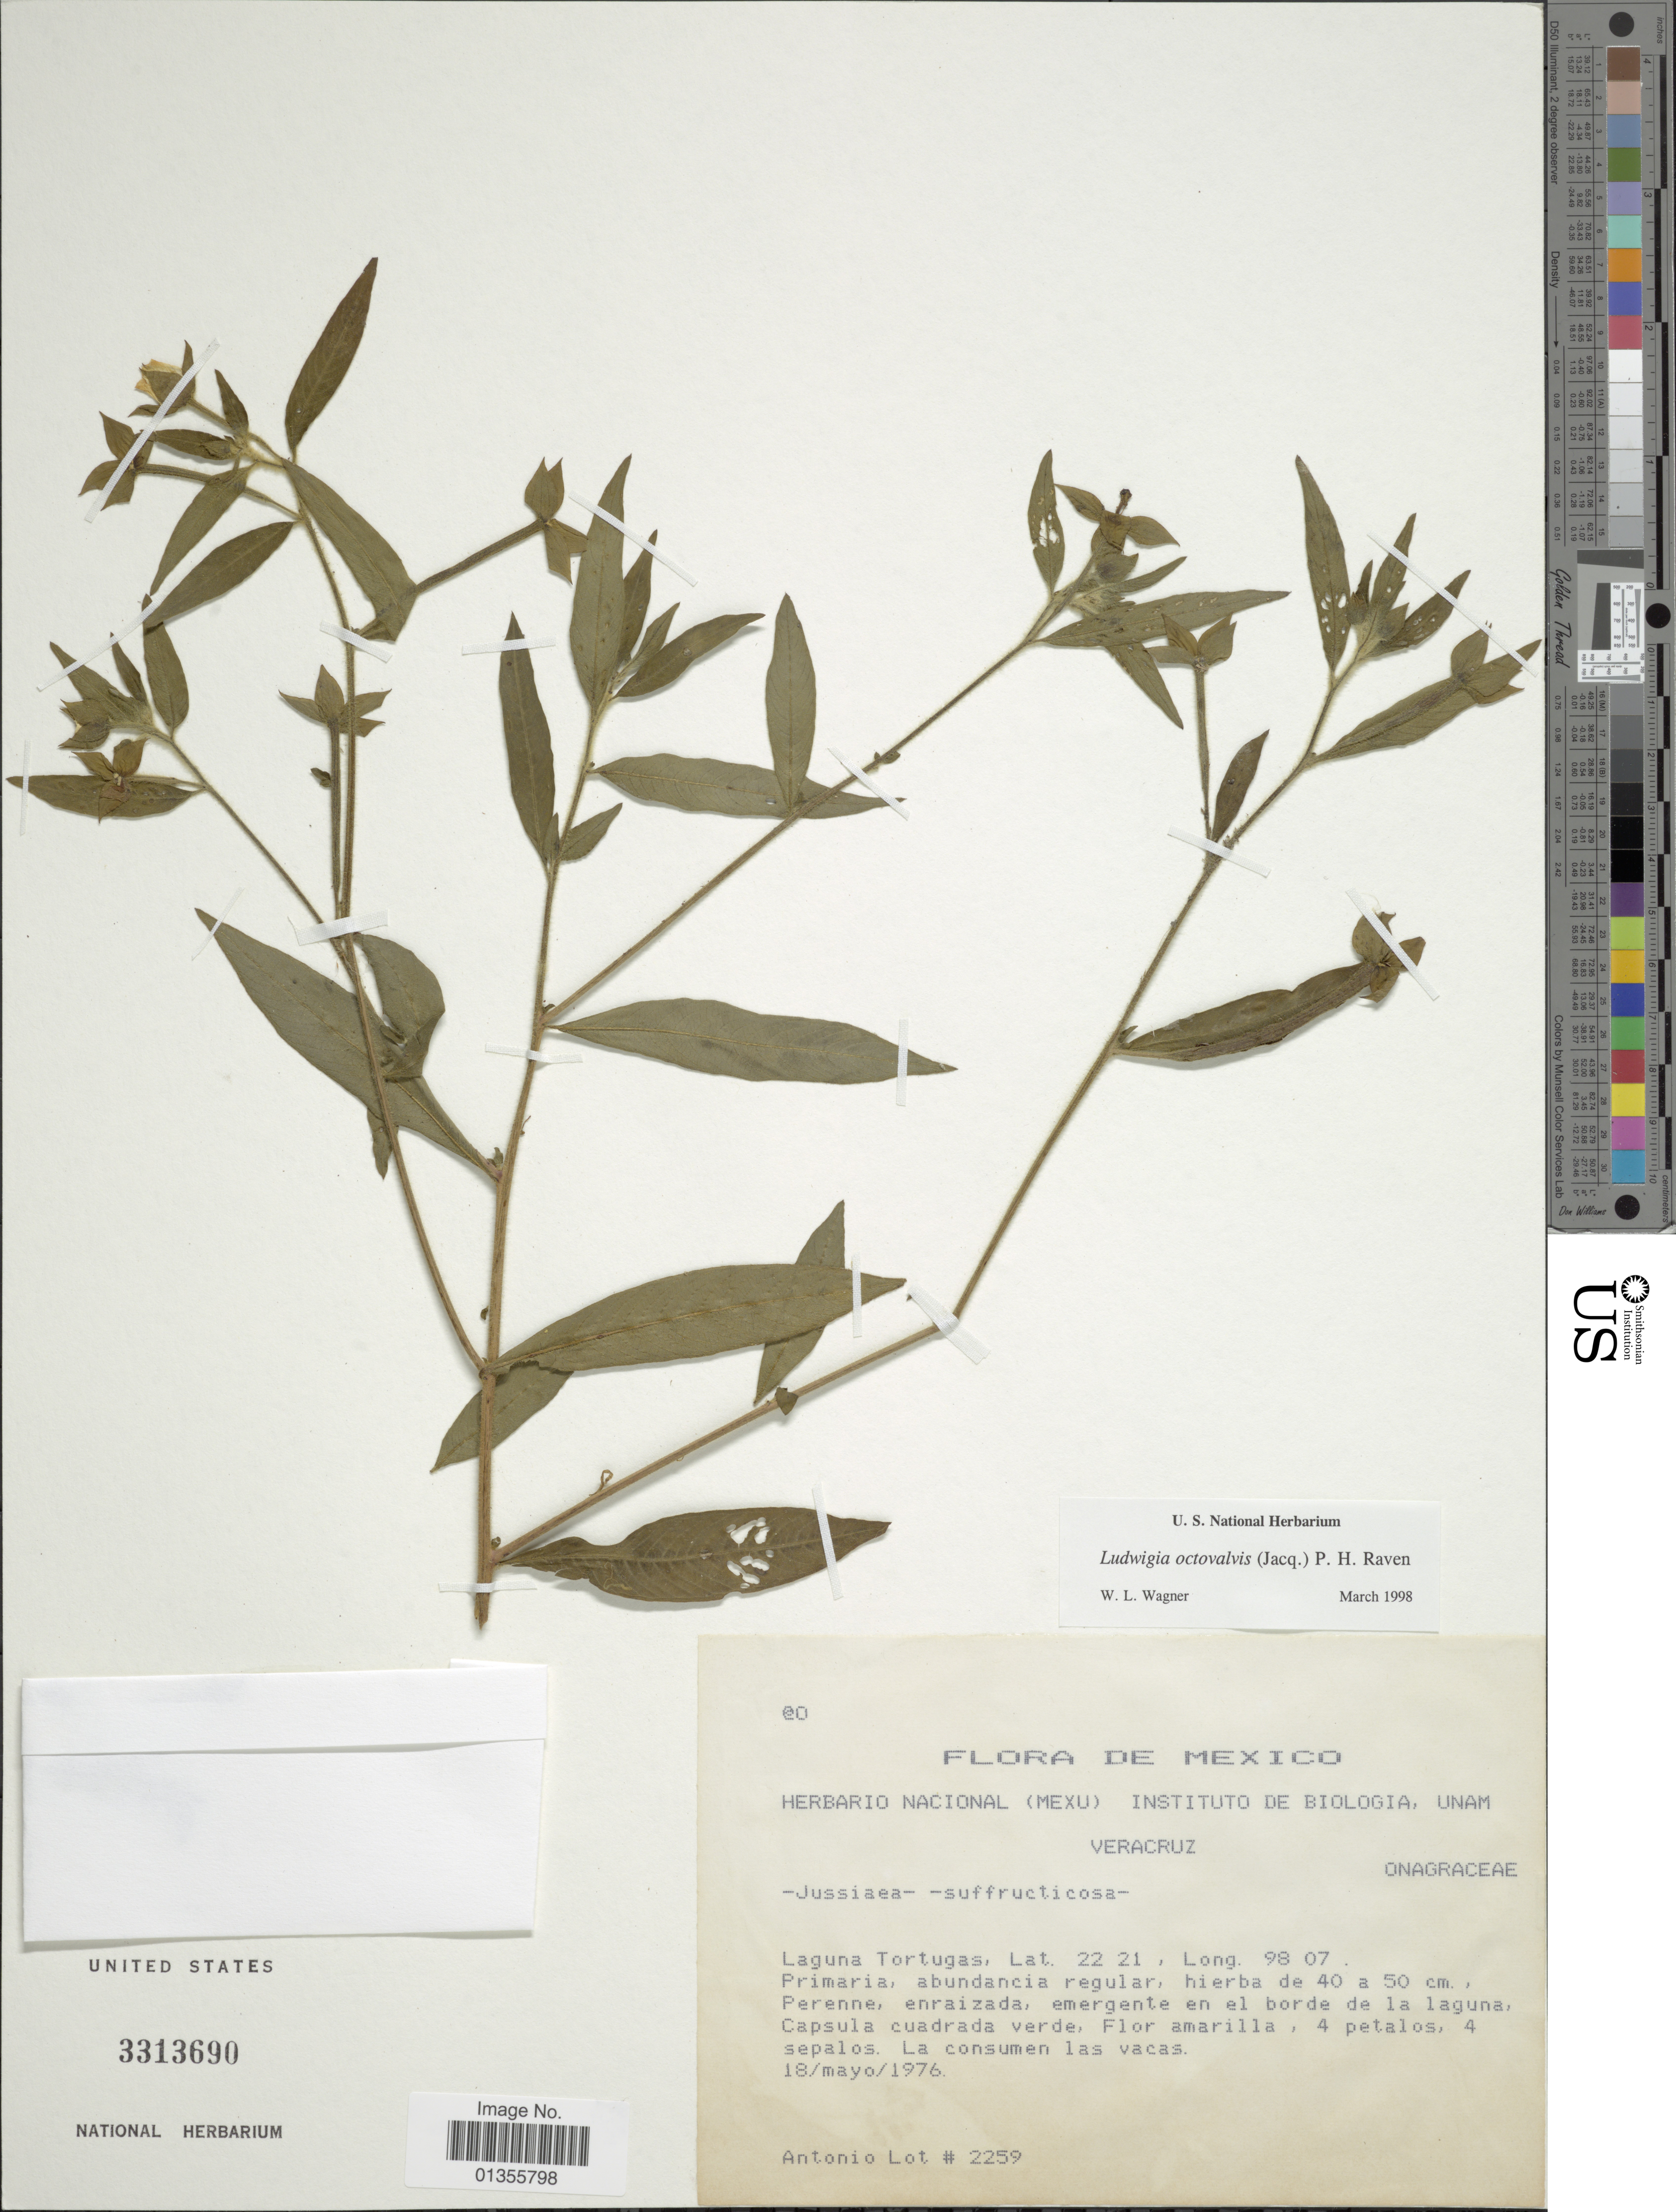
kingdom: Plantae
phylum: Tracheophyta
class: Magnoliopsida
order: Myrtales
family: Onagraceae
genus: Ludwigia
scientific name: Ludwigia octovalvis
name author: (Jacq.) P.H. Raven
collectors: Lot, A.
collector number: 2259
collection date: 1976-05-18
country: Mexico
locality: Veracruz. Laguna Tortugas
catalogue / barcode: US 3313690